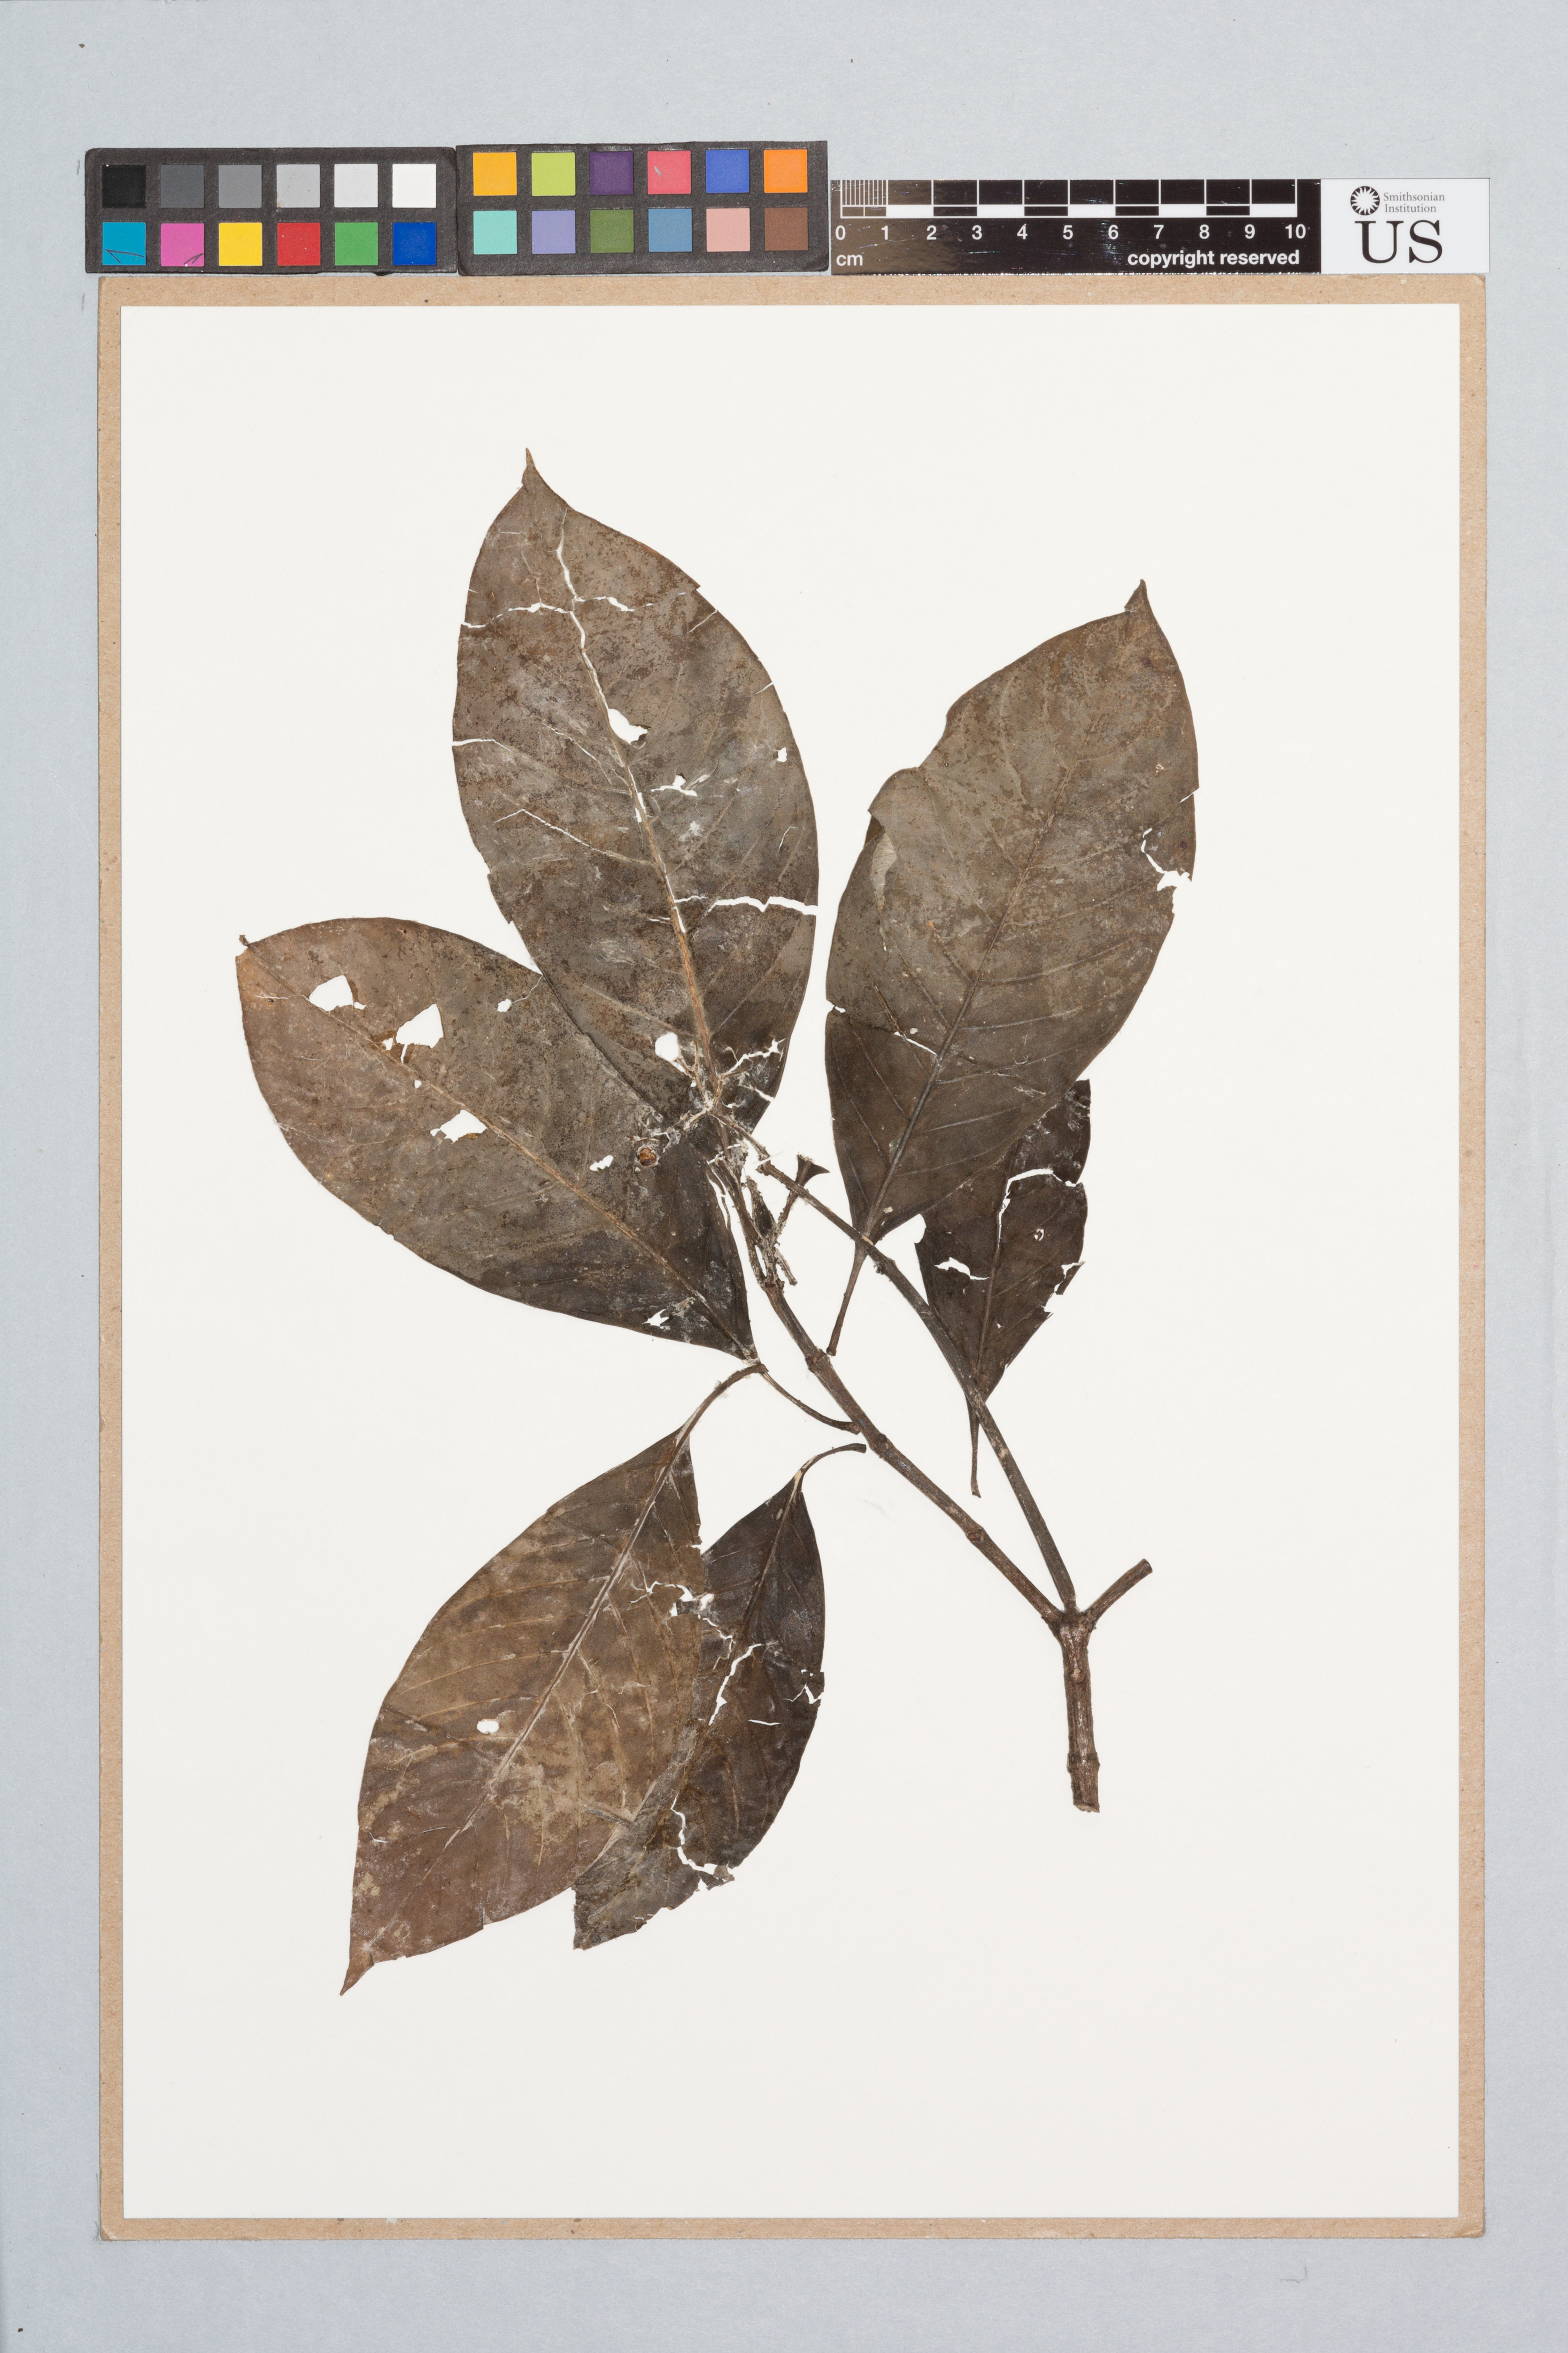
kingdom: Plantae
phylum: Tracheophyta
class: Magnoliopsida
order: Gentianales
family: Rubiaceae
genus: Psychotria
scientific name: Psychotria mapourioides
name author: DC.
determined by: Delprete, P. G., Herb. de Guyane Cay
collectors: S. Mori, C. A. Gracie, W. Buck & B. Fisher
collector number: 21624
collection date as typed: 11-Nov-90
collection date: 1990-11-11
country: French Guiana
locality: Saül, Route de Bélizon, between Saül and Eaux Claires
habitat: Non-flooded moist forest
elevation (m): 200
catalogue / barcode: US 3214109